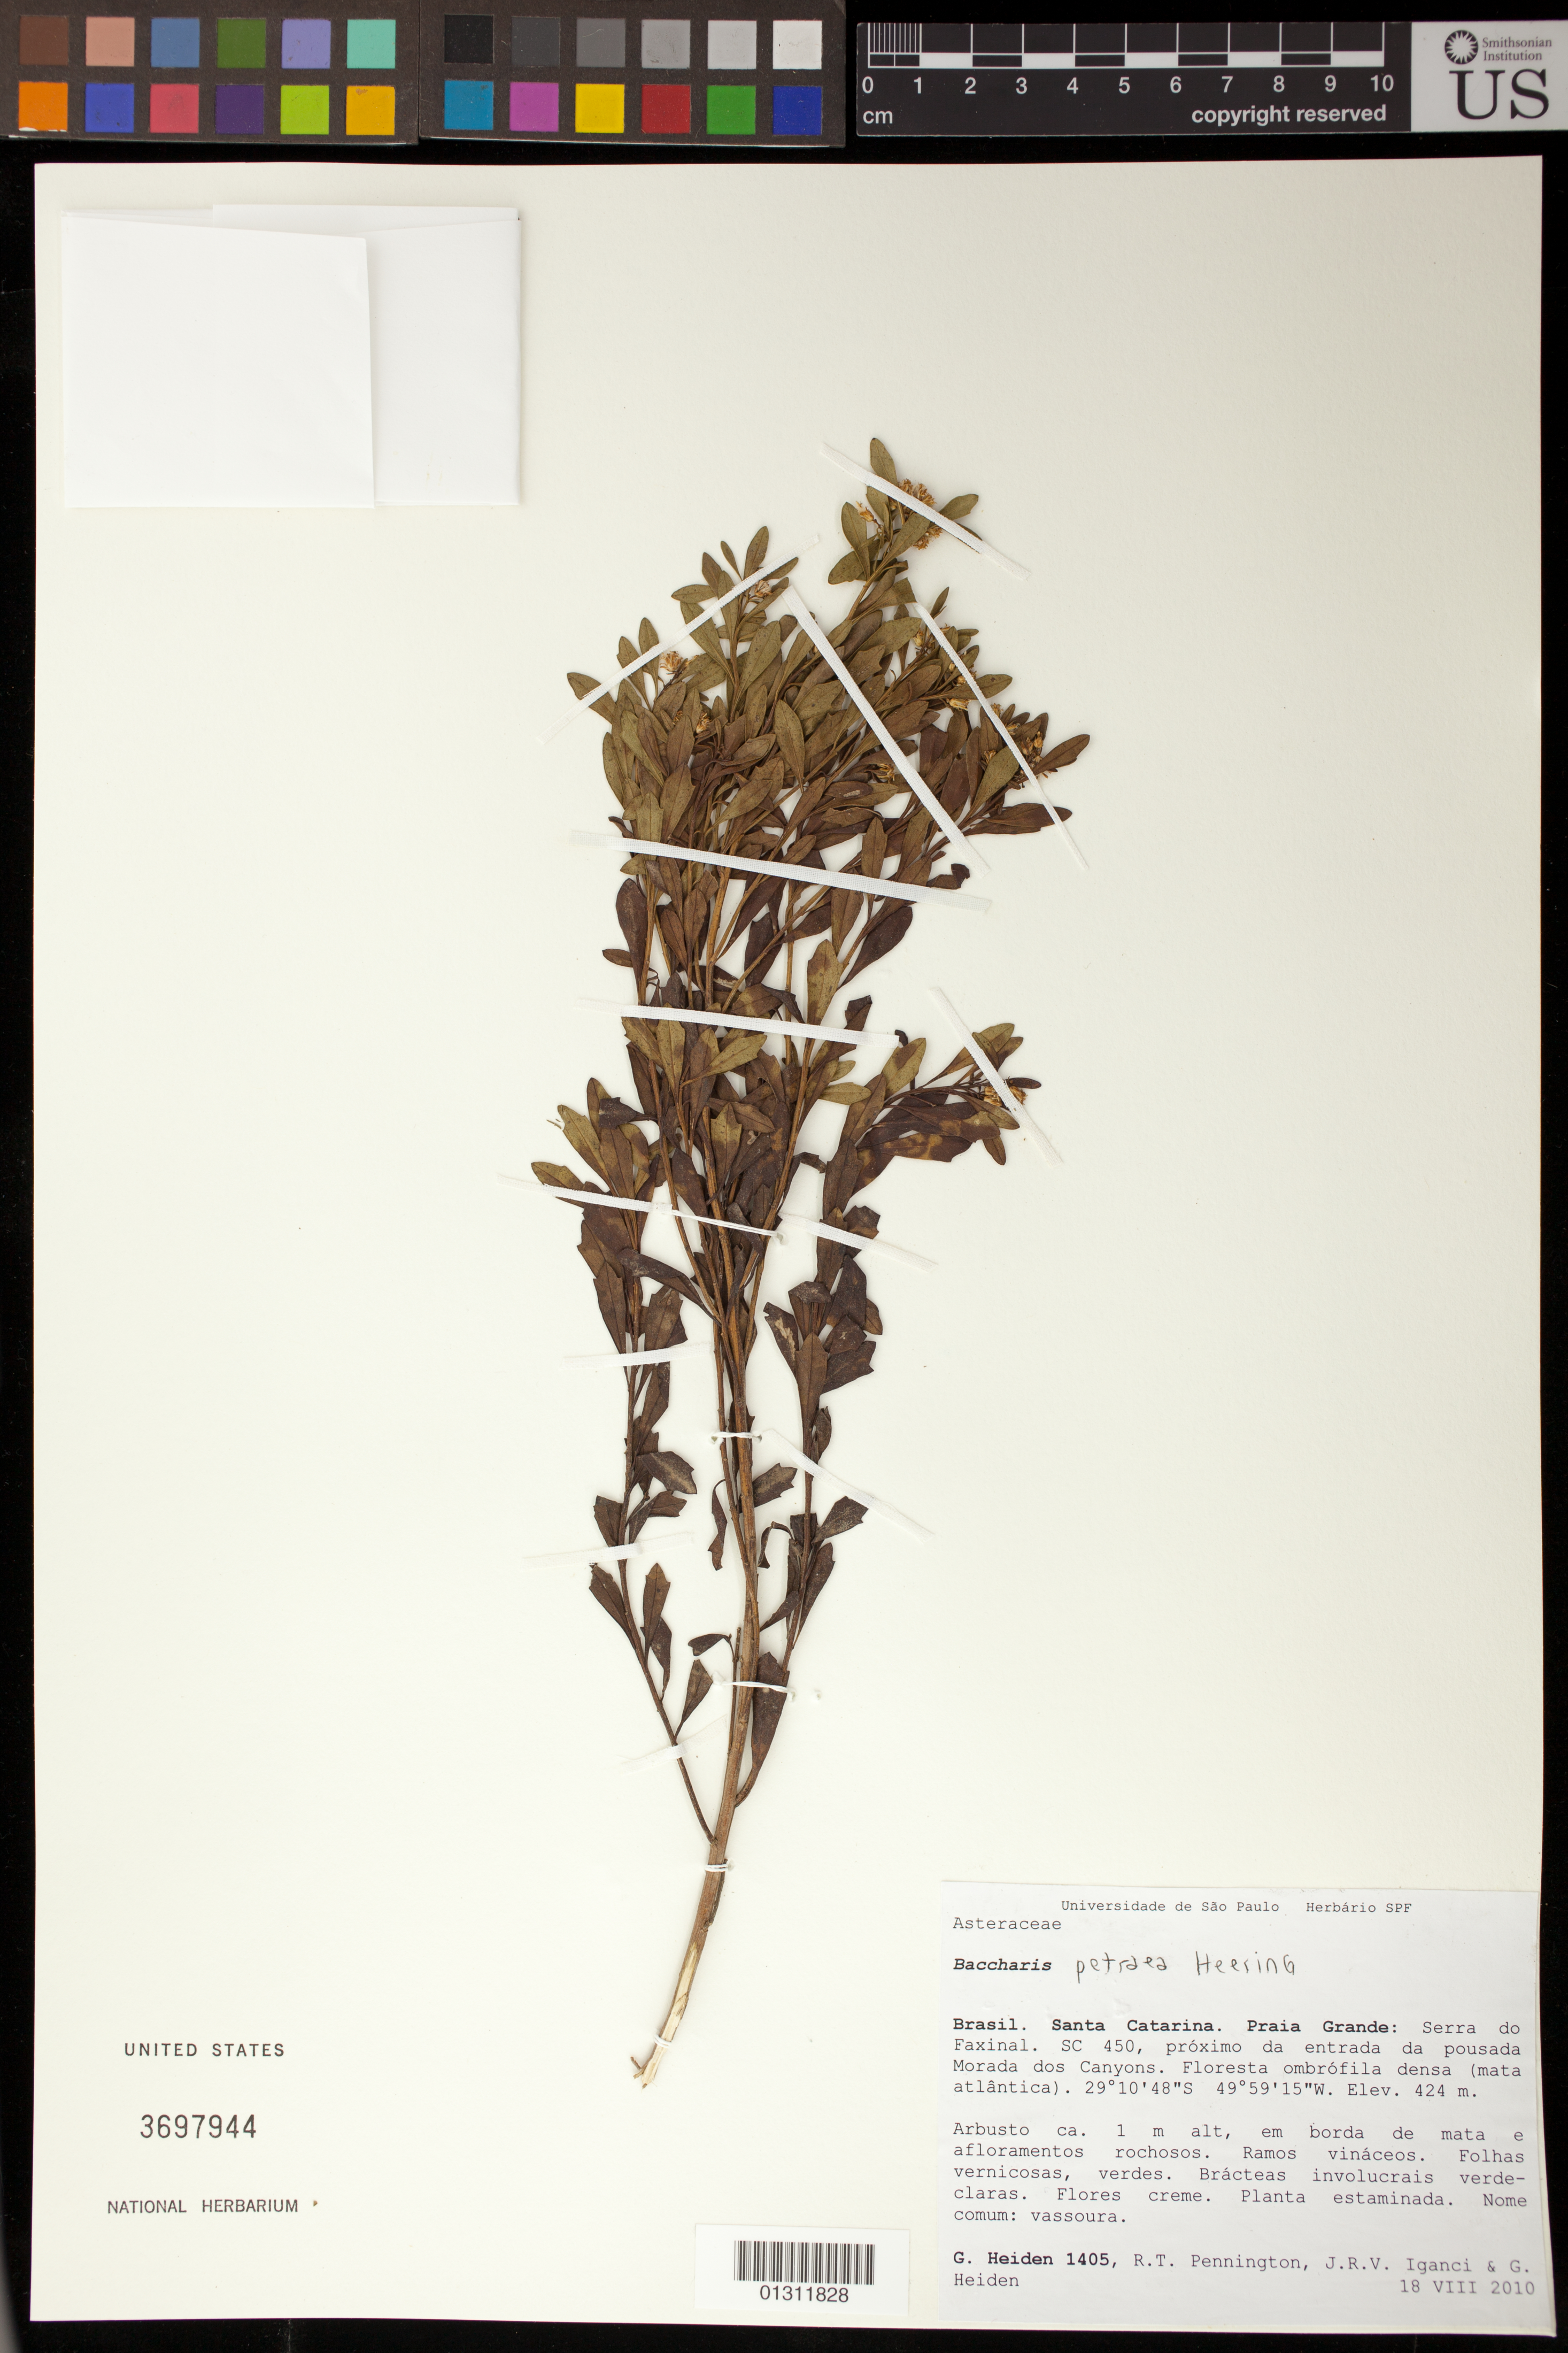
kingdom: Plantae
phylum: Tracheophyta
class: Magnoliopsida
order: Asterales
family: Asteraceae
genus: Baccharis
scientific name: Baccharis petraea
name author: Herring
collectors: G. Heiden, R. T. Pennington, J. R. V. Iganci & G. Heiden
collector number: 1405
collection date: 2010-08-18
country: Brazil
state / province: Santa Catarina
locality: Praia Grande: Serra do Faxinal. SC 450, Morada dos Canyons.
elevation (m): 424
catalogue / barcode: US 3697944